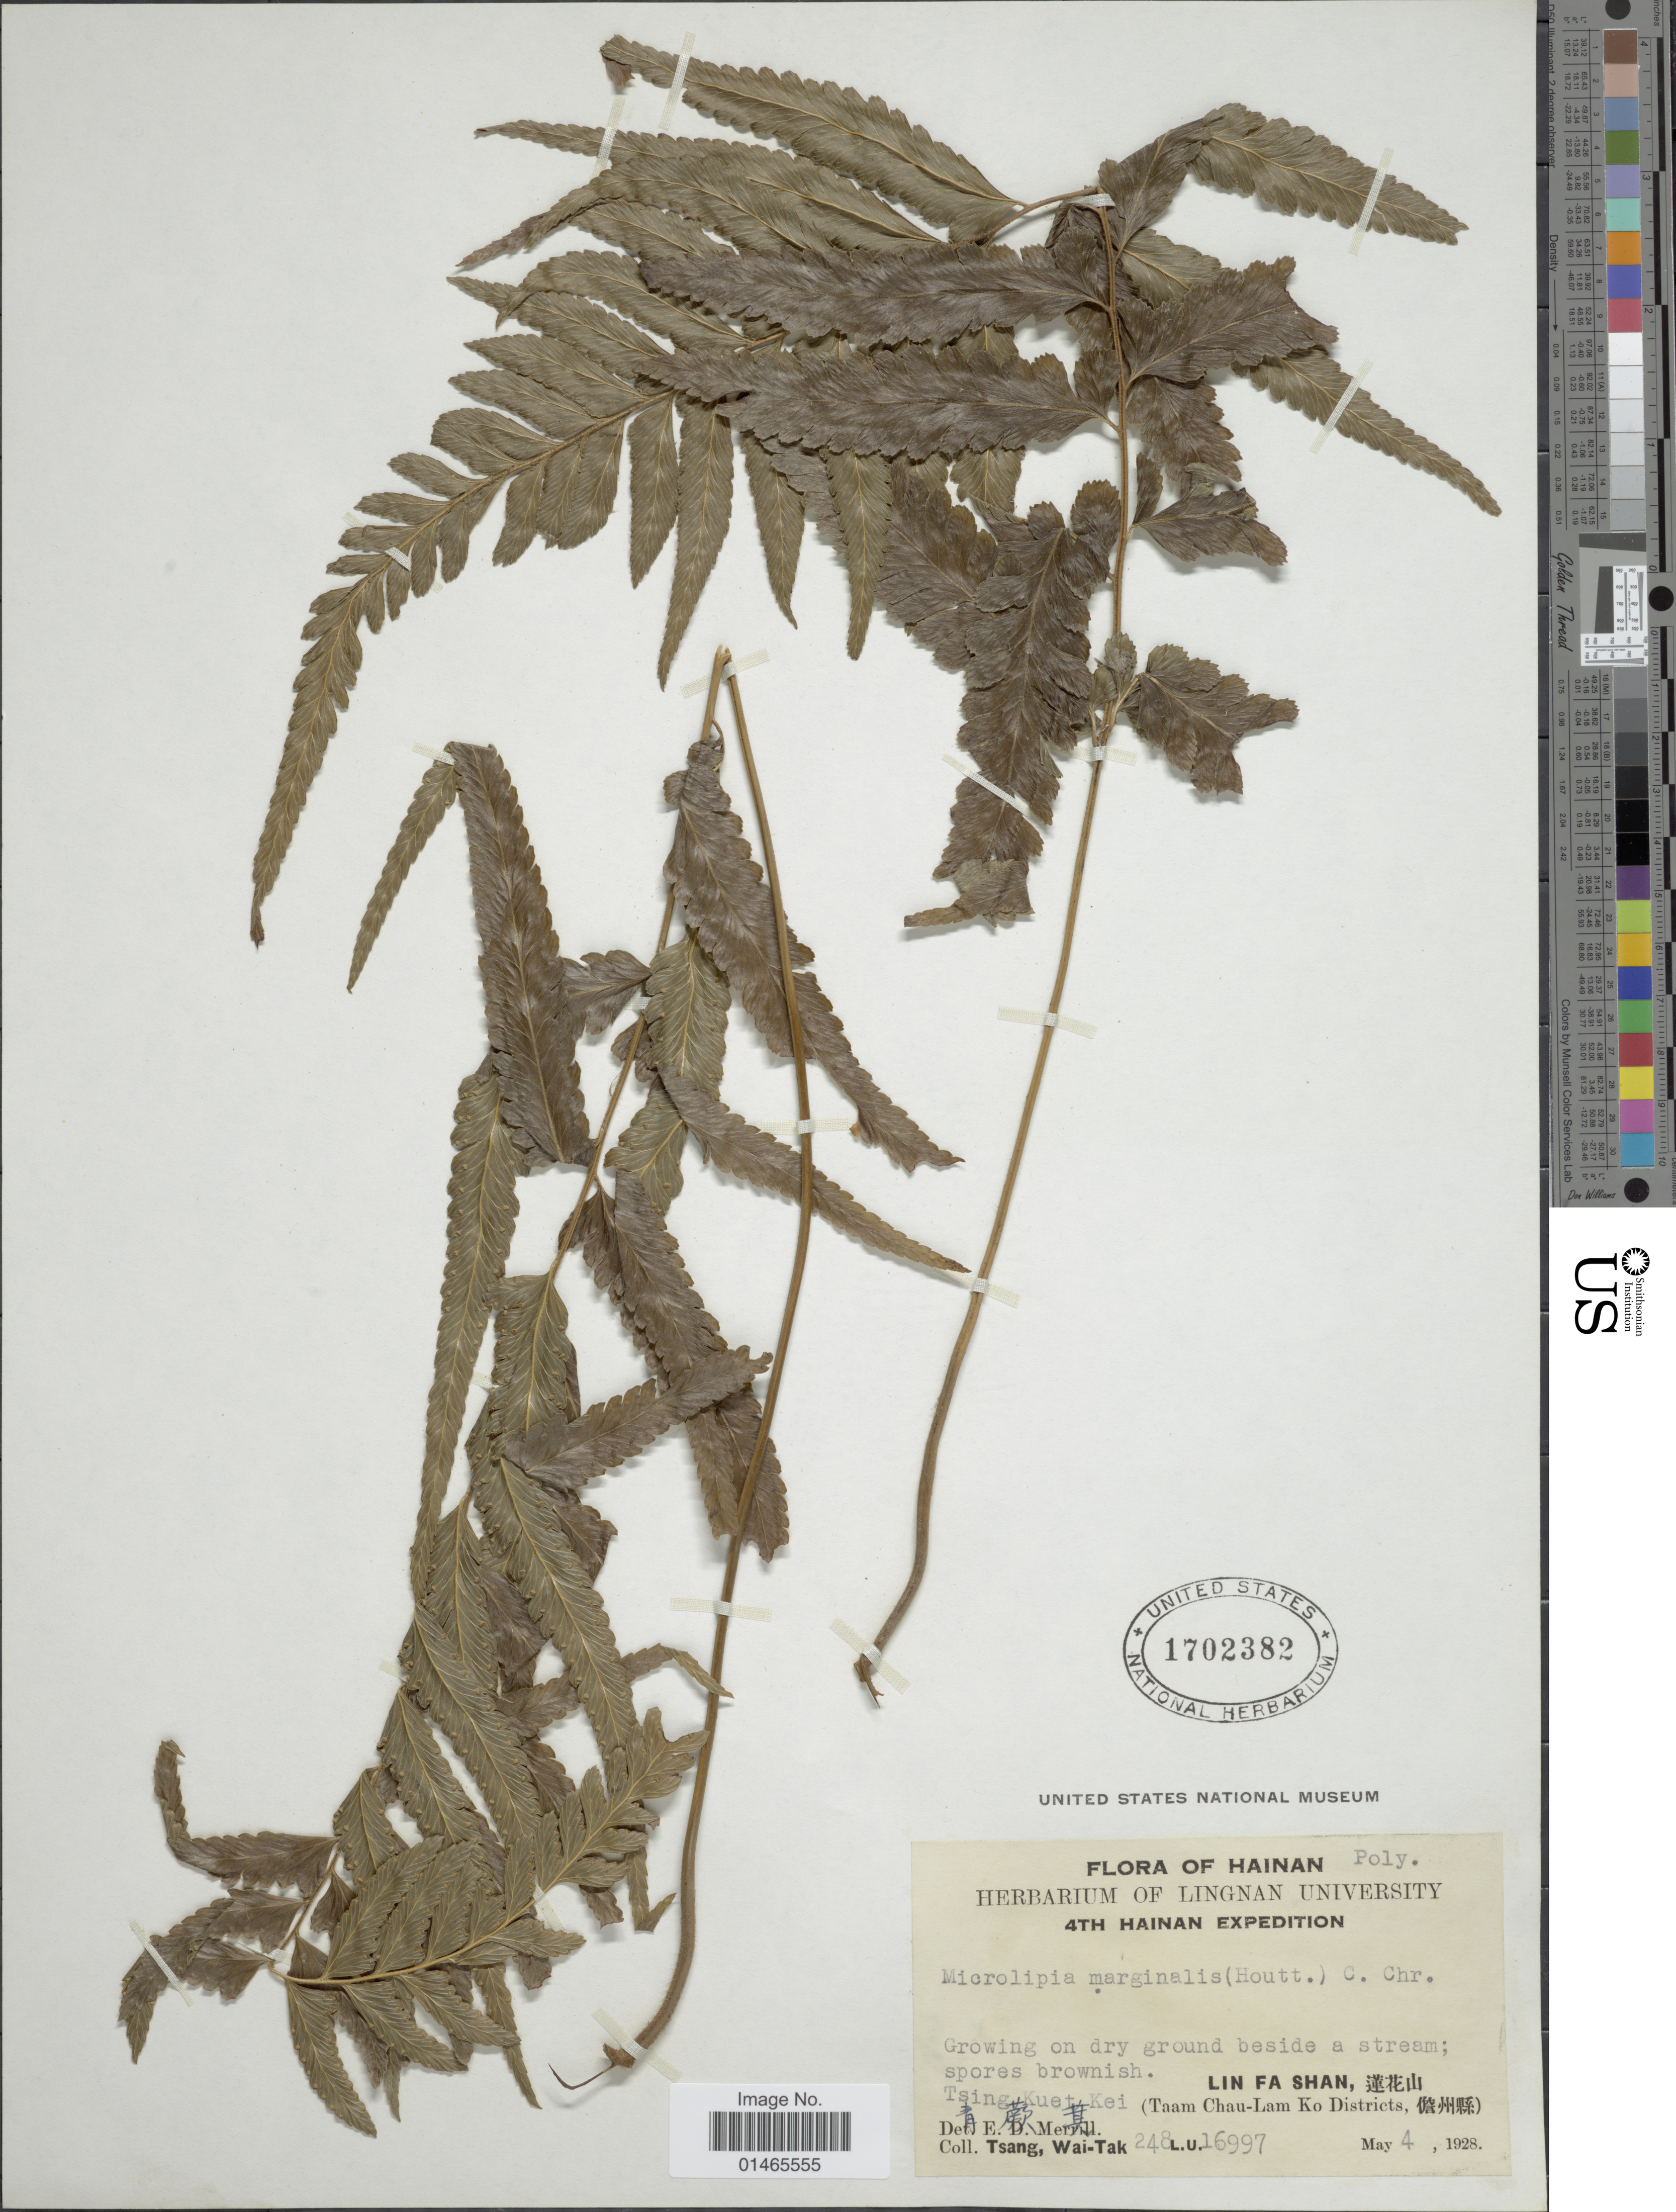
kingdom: Plantae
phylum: Tracheophyta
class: Polypodiopsida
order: Polypodiales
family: Dennstaedtiaceae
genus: Microlepia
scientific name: Microlepia marginata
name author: (Houtt.) C. Chr.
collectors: W. T. Tsang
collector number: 248L.U.16997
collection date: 1928-05-04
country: China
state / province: Hainan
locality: Tsing Lue, Kei, Lin Fa Shan, Taam Chau-Lau Ko Districts [interpreted]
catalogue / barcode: US 1702382